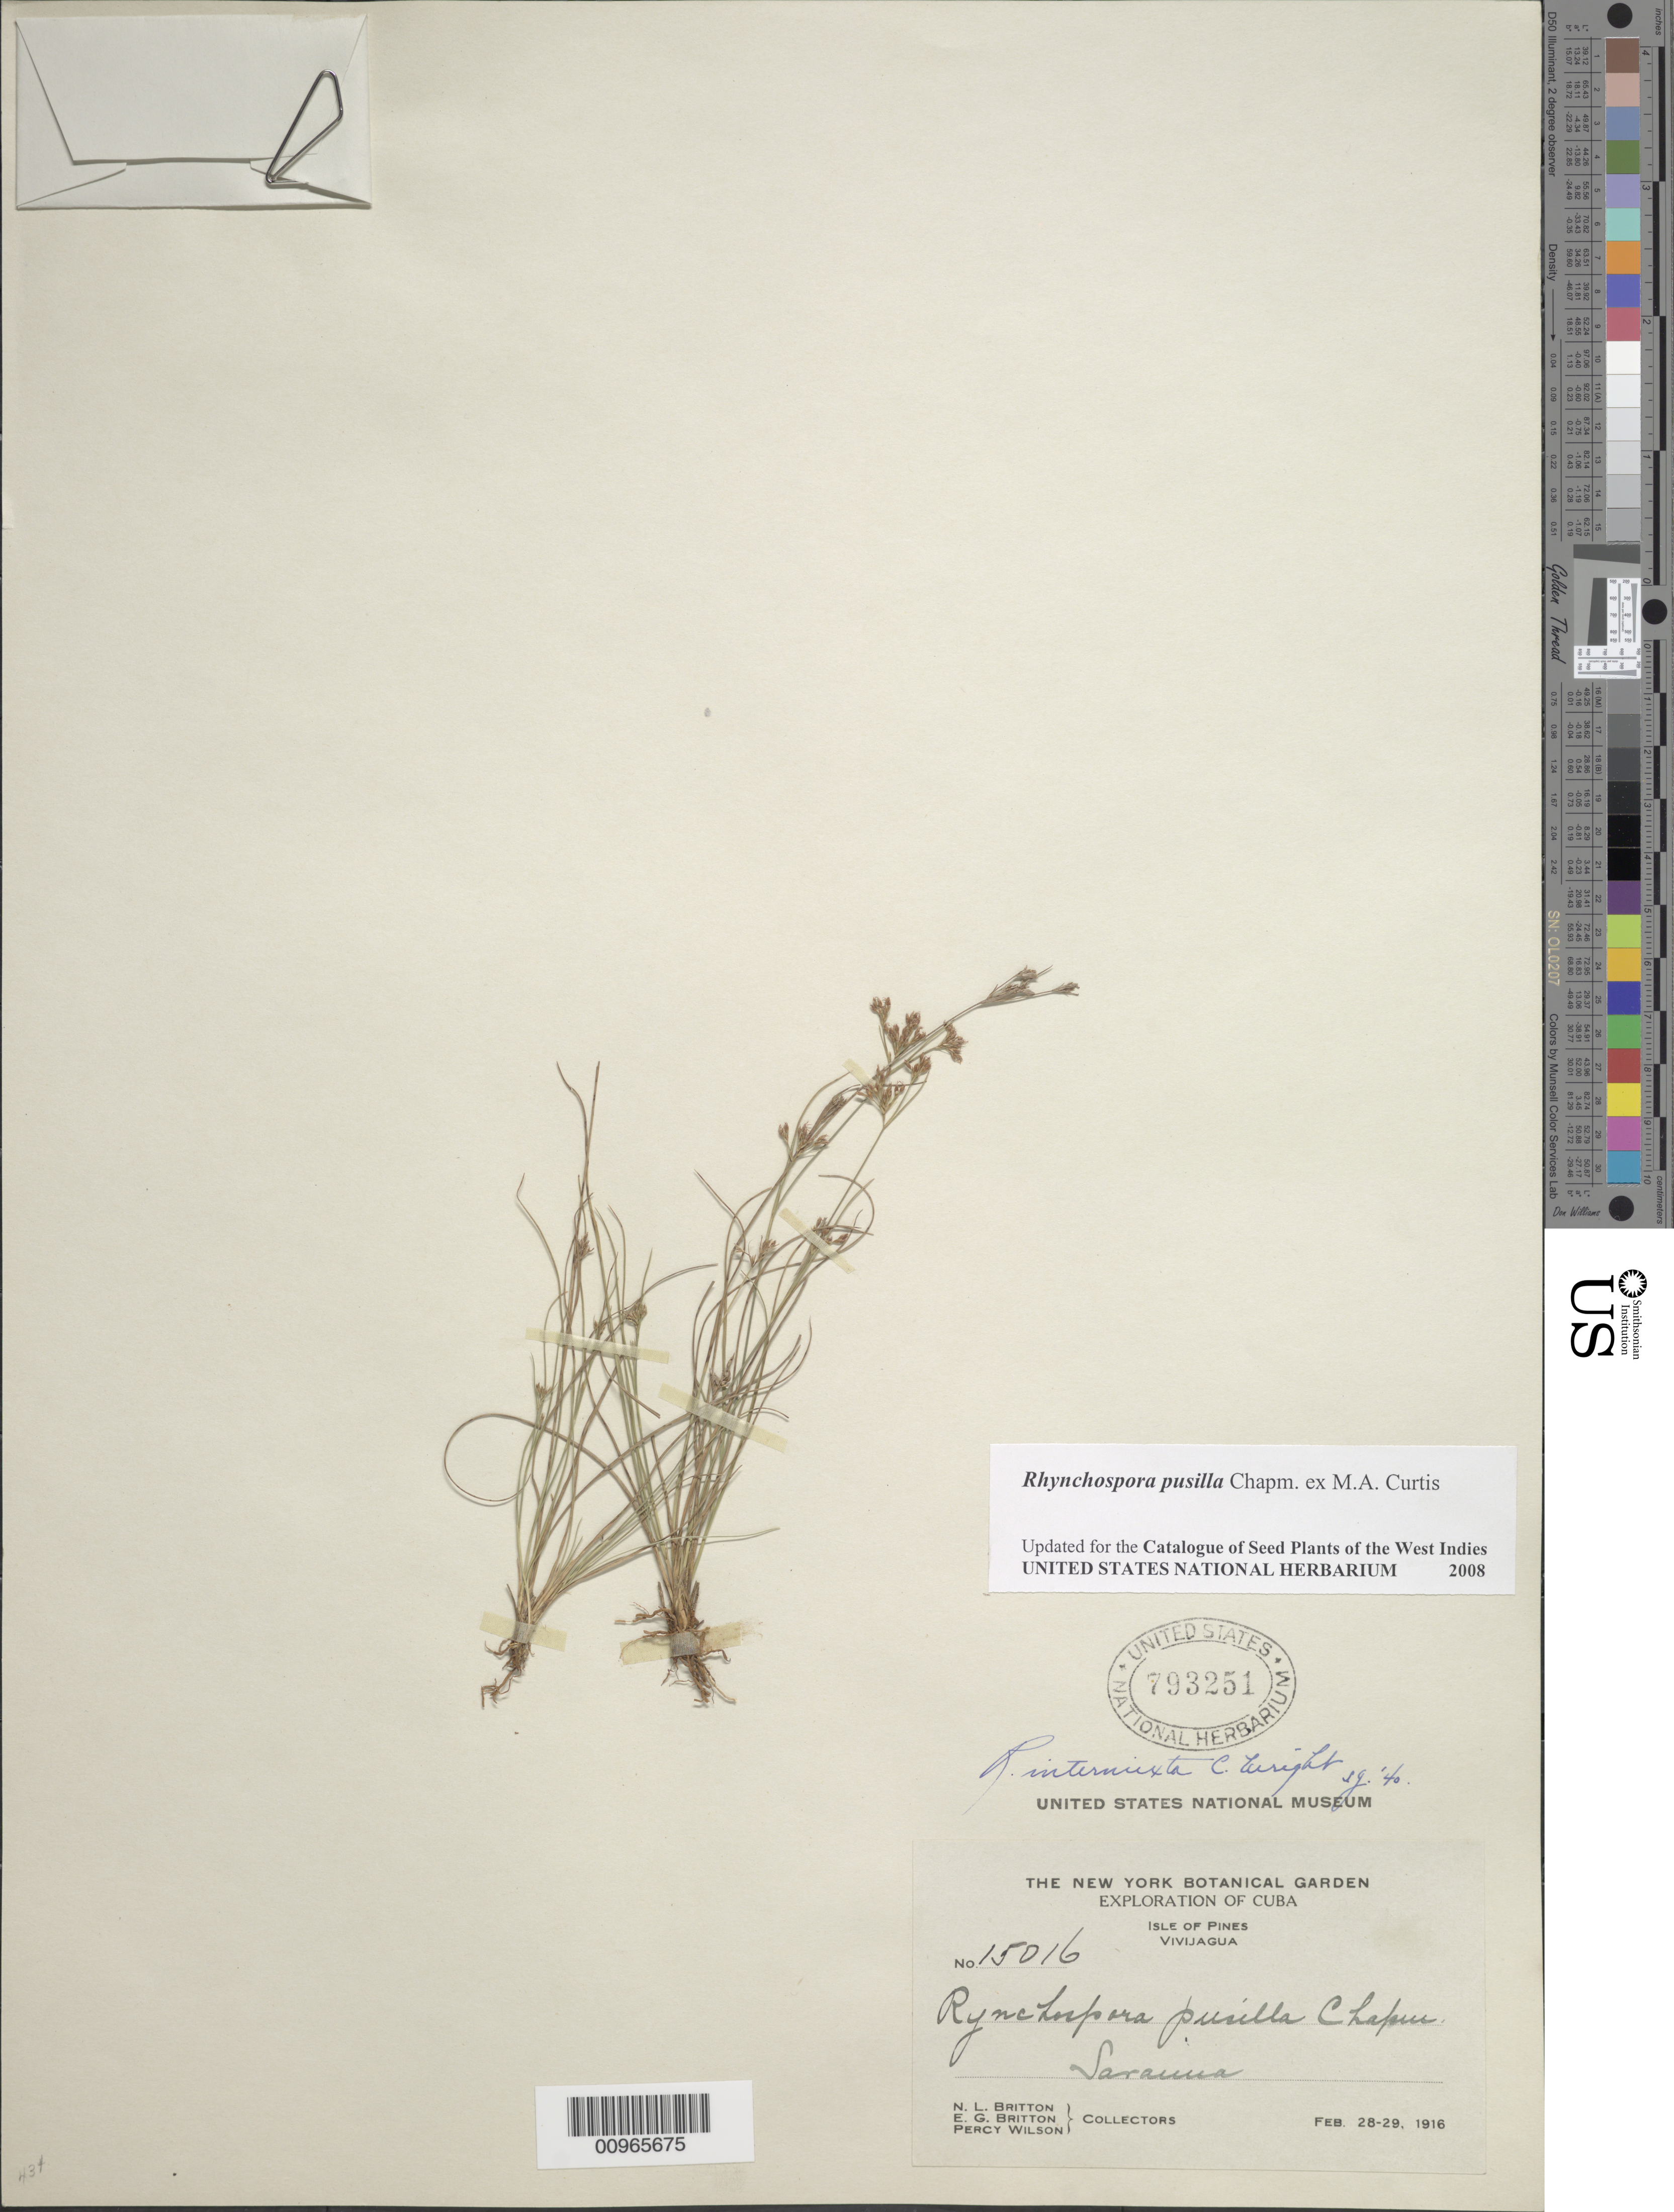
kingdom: Plantae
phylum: Tracheophyta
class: Liliopsida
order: Poales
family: Cyperaceae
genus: Rhynchospora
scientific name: Rhynchospora intermixta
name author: C. Wright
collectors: N. Britton, E. G. Britton & P. Wilson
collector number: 15016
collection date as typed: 28 Feb 1916 to 29 Feb 1916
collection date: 1916-02-28/1916-02-29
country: Cuba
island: Isla de la Juventud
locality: Vivijagua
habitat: Savanna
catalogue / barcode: US 793251